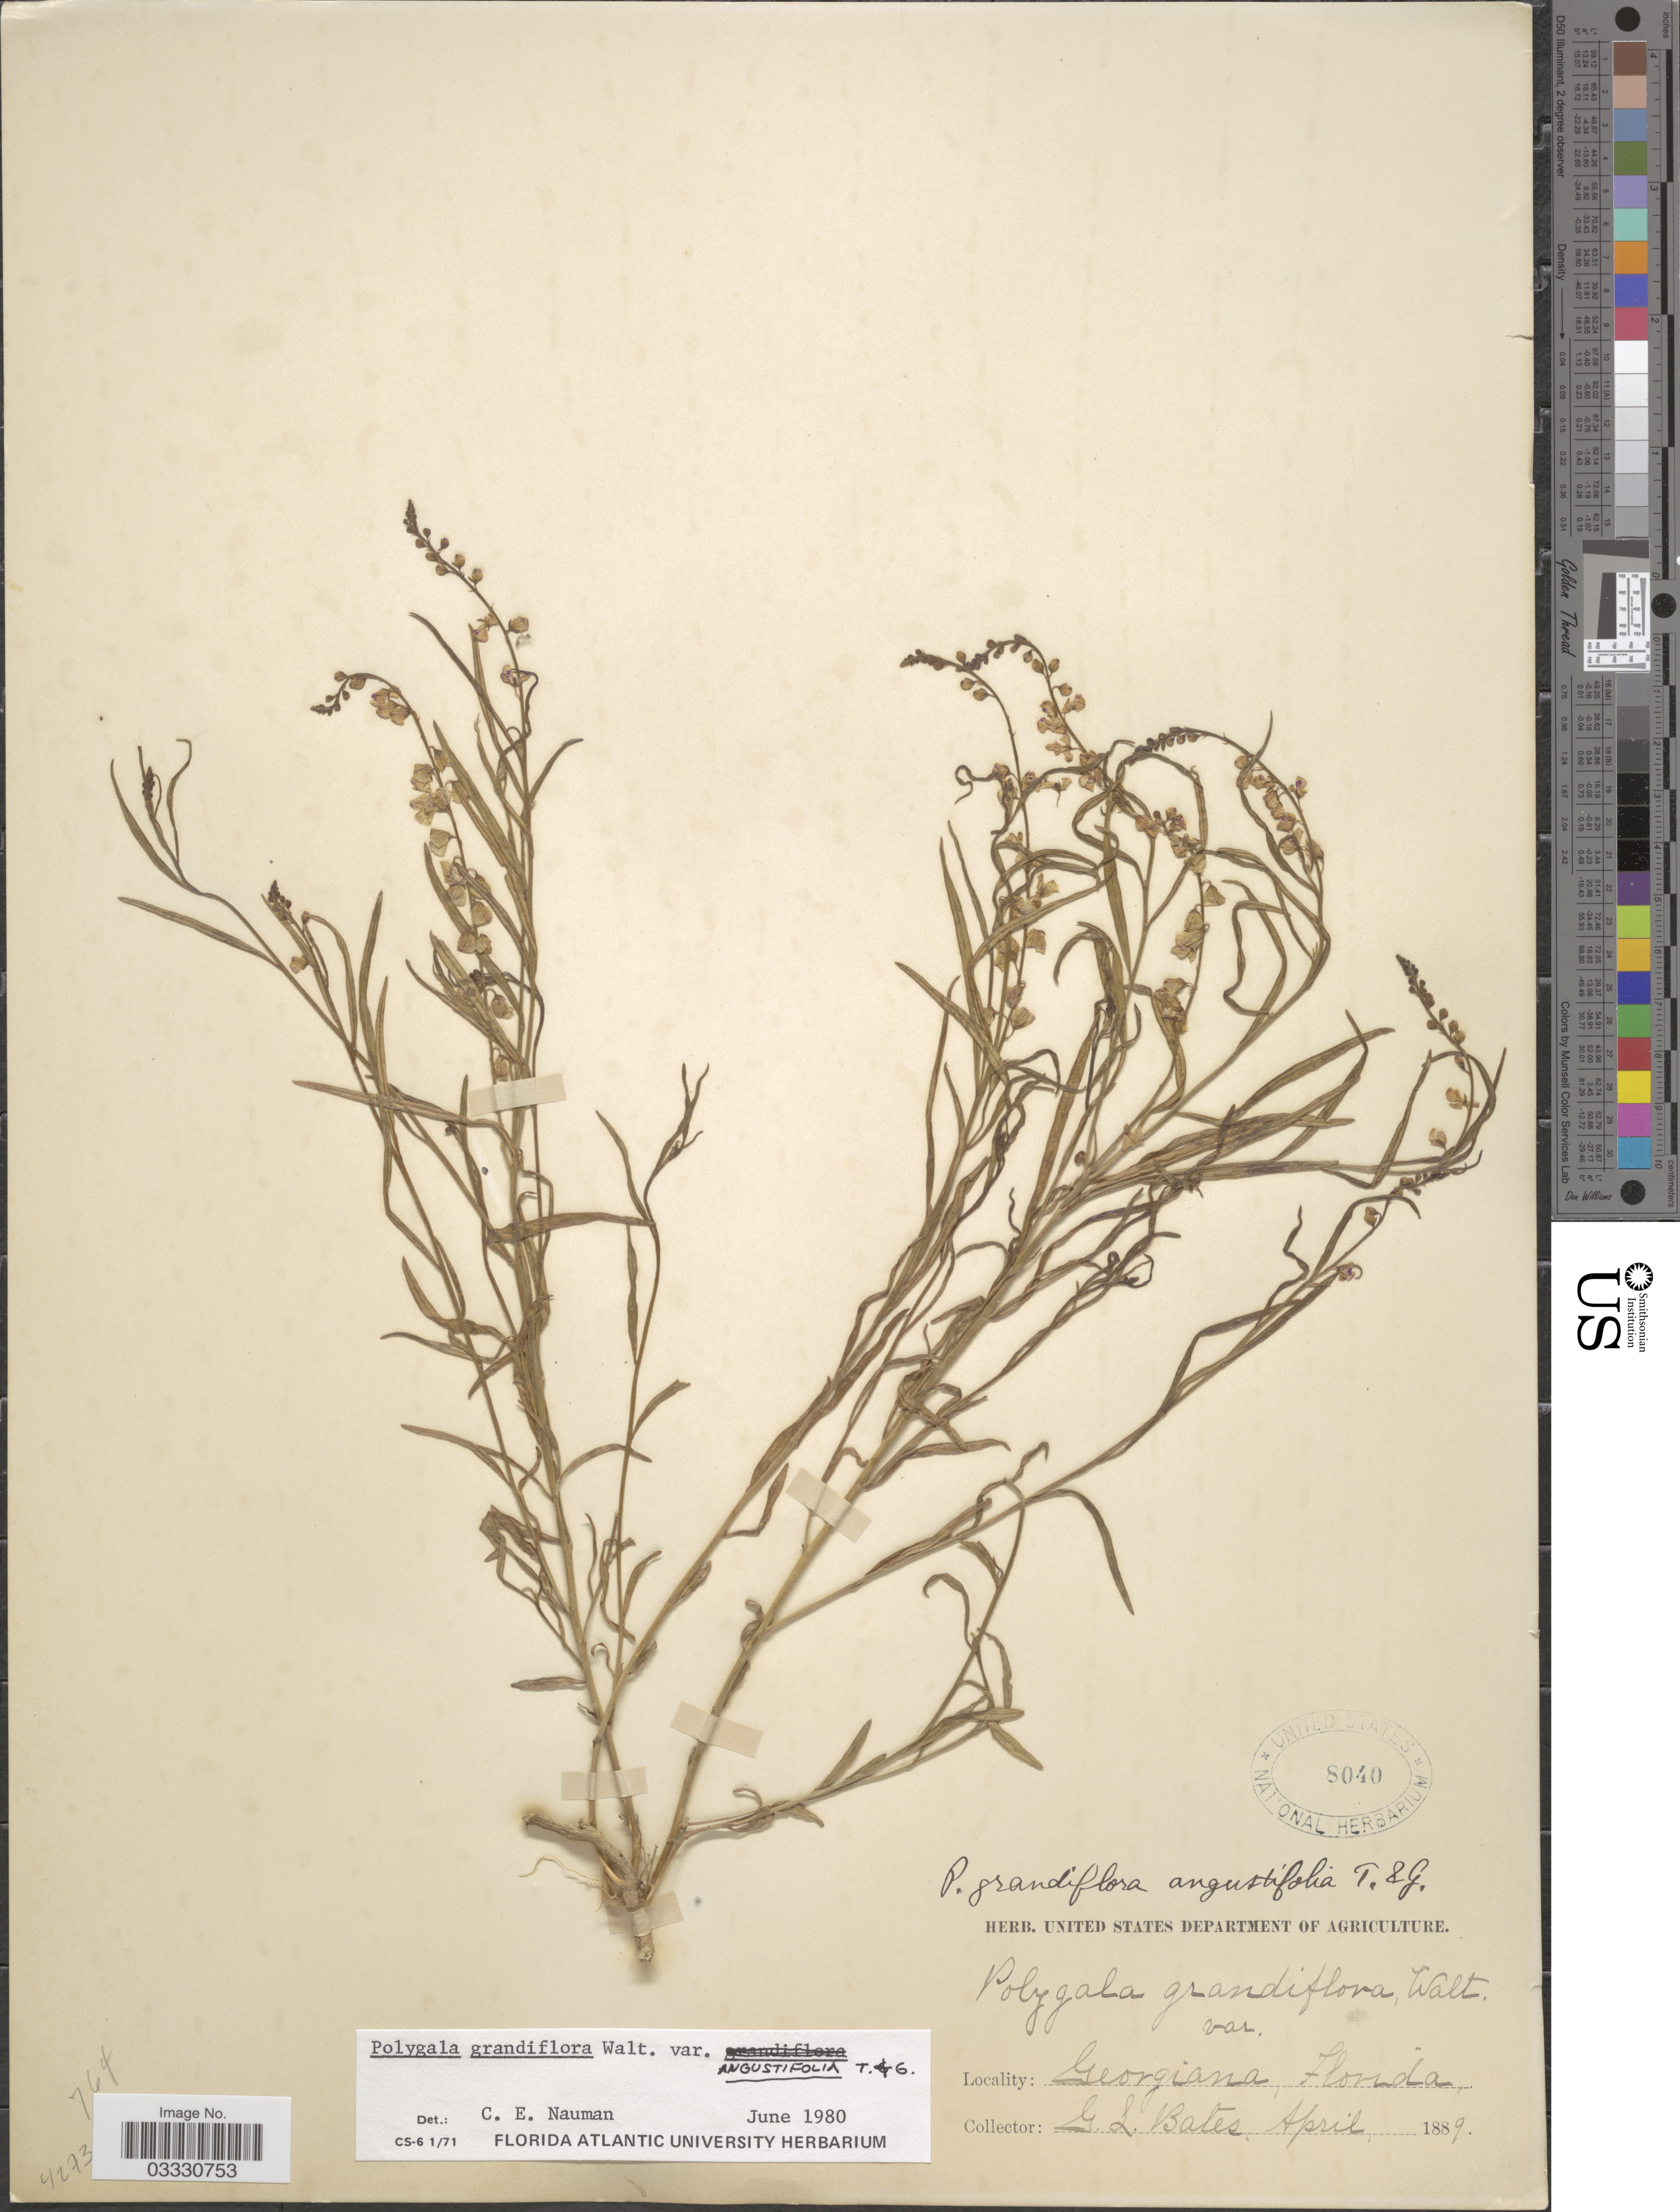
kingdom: Plantae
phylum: Tracheophyta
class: Magnoliopsida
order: Fabales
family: Polygalaceae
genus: Asemeia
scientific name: Asemeia grandiflora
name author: (Walter) Small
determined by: Strong, Mark T., (BOT), Smithsonian Institution - National Museum of Natural History (UNITED STATES)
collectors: G. Bates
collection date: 1889-04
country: United States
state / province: Florida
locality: Georgiana.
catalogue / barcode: US 8040